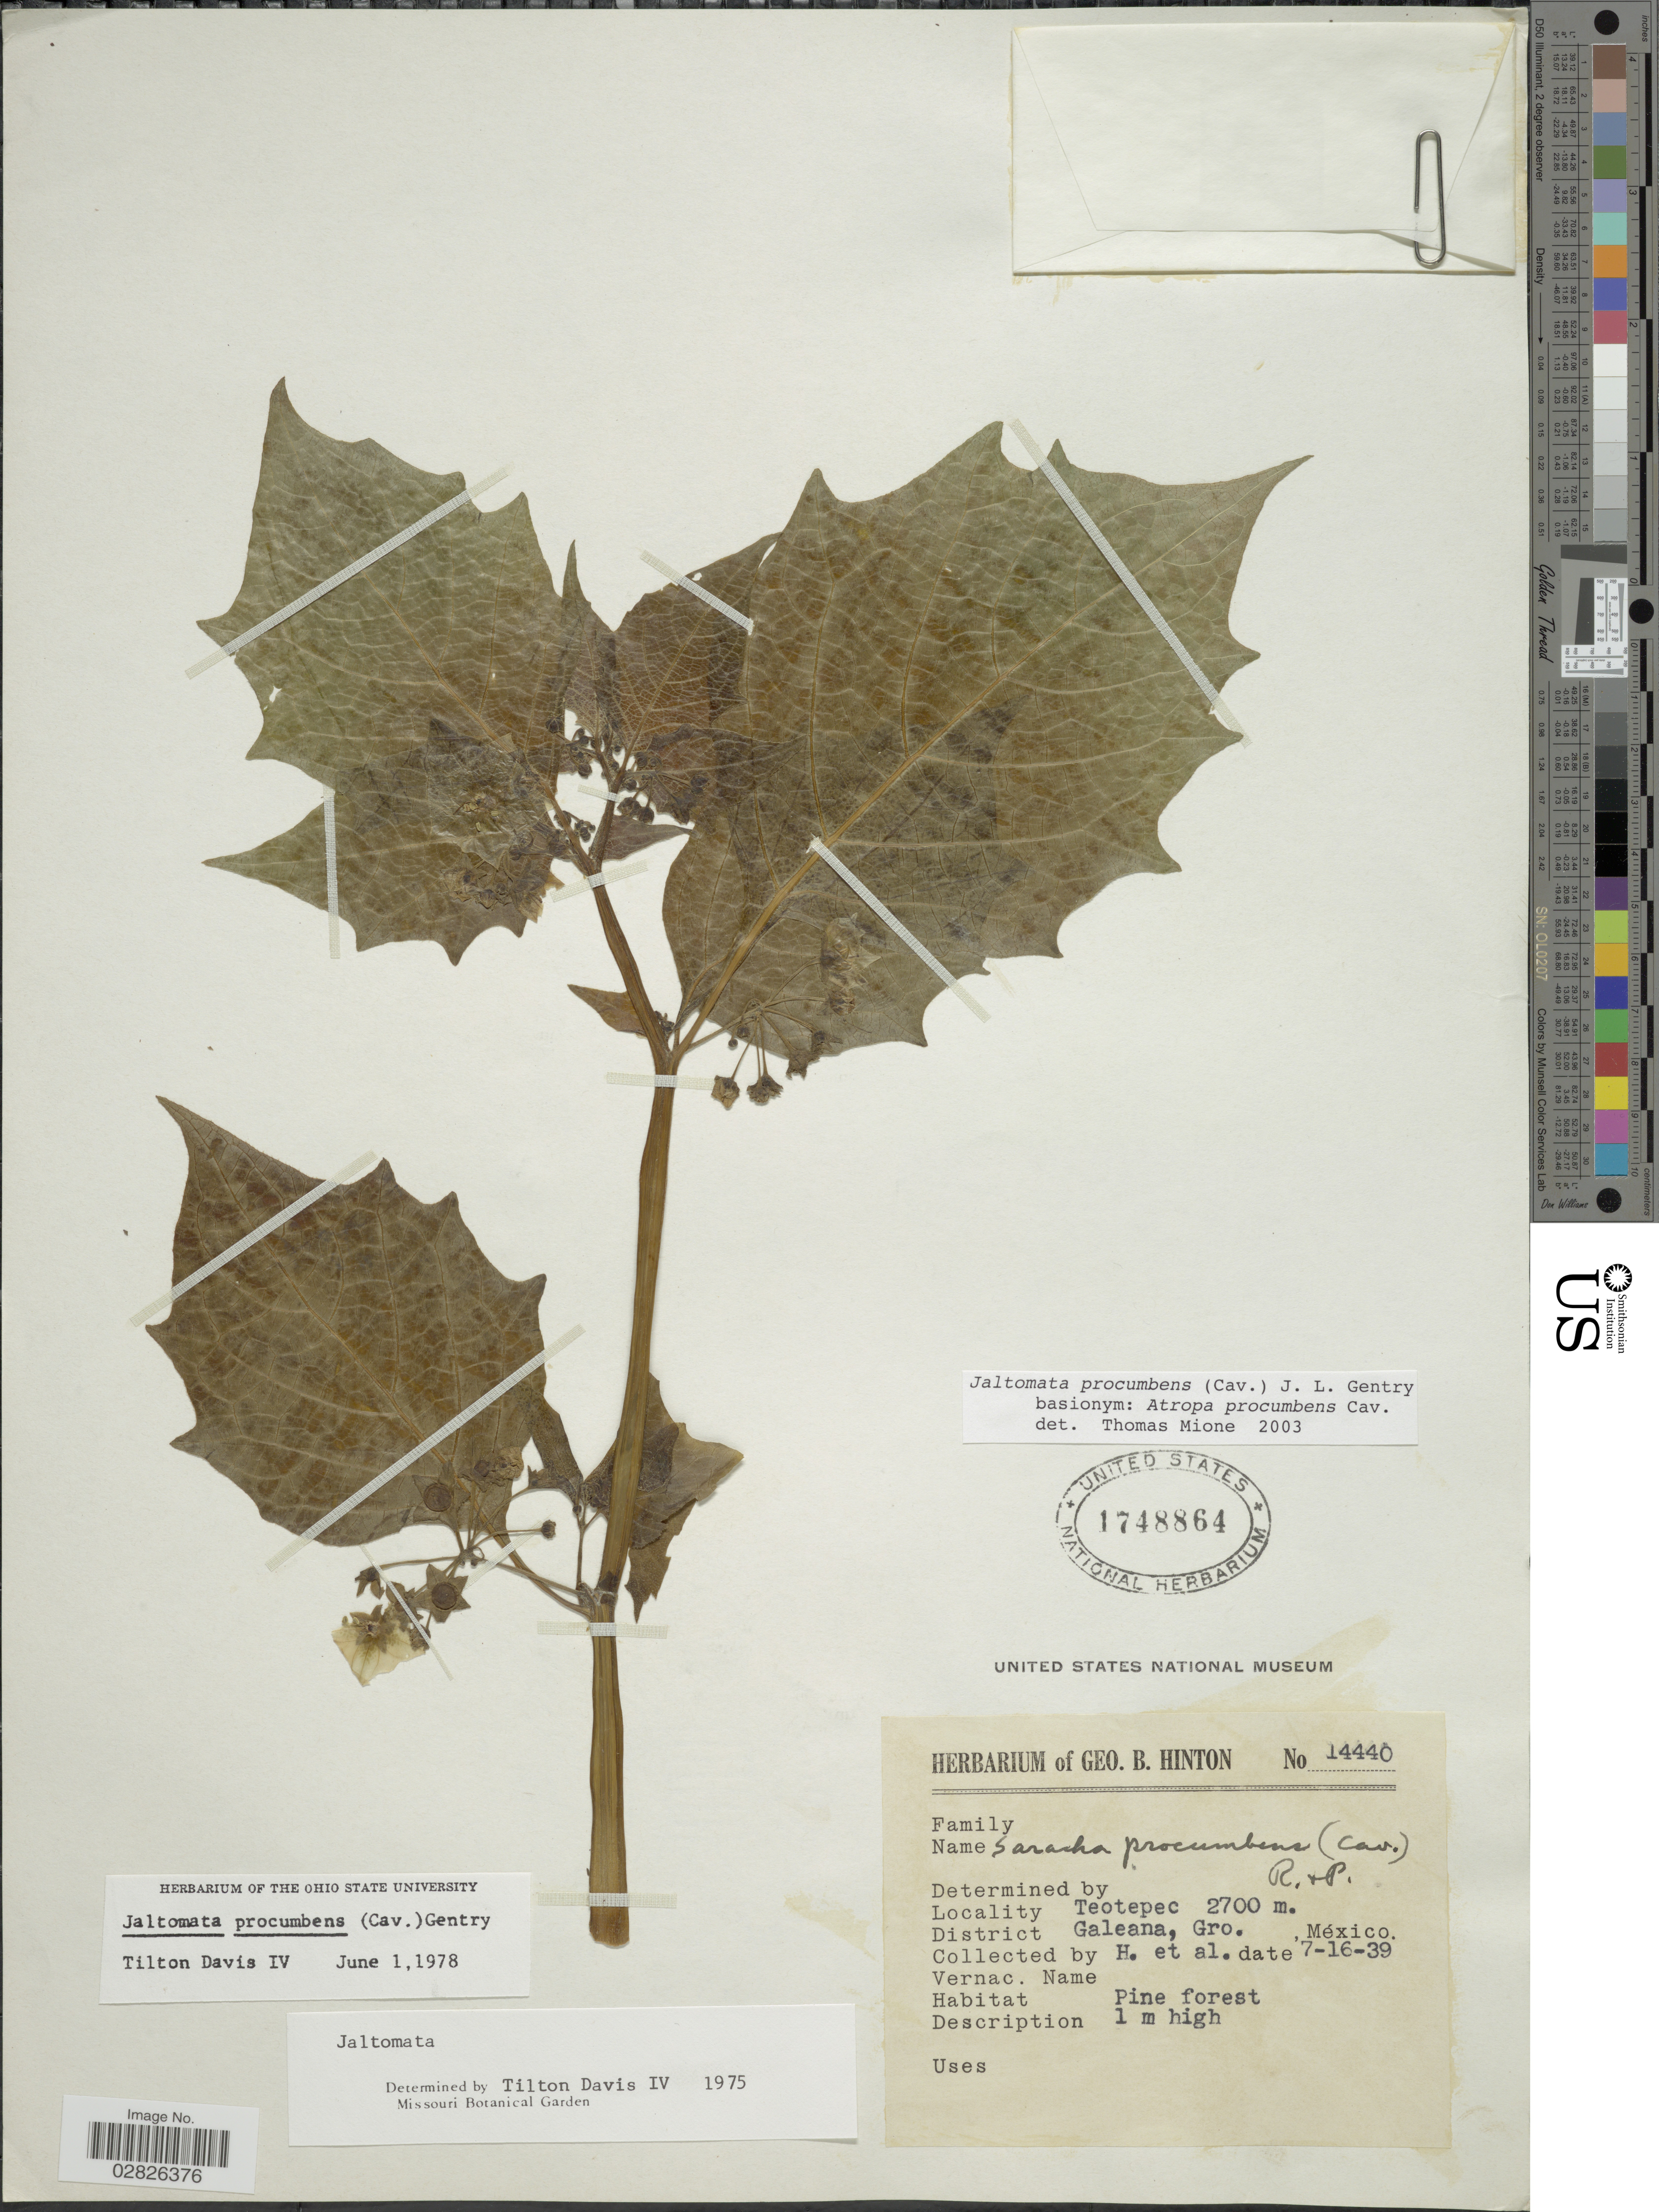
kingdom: Plantae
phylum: Tracheophyta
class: Magnoliopsida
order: Solanales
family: Solanaceae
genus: Jaltomata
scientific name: Jaltomata procumbens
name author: (Cav.) J.L. Gentry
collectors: G. B. Hinton & et al.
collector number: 14440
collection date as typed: Transcribed d/m/y: 16/7/39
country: Mexico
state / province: Guerrero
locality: Teotepec, District Galeana.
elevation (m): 2700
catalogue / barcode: US 1748864